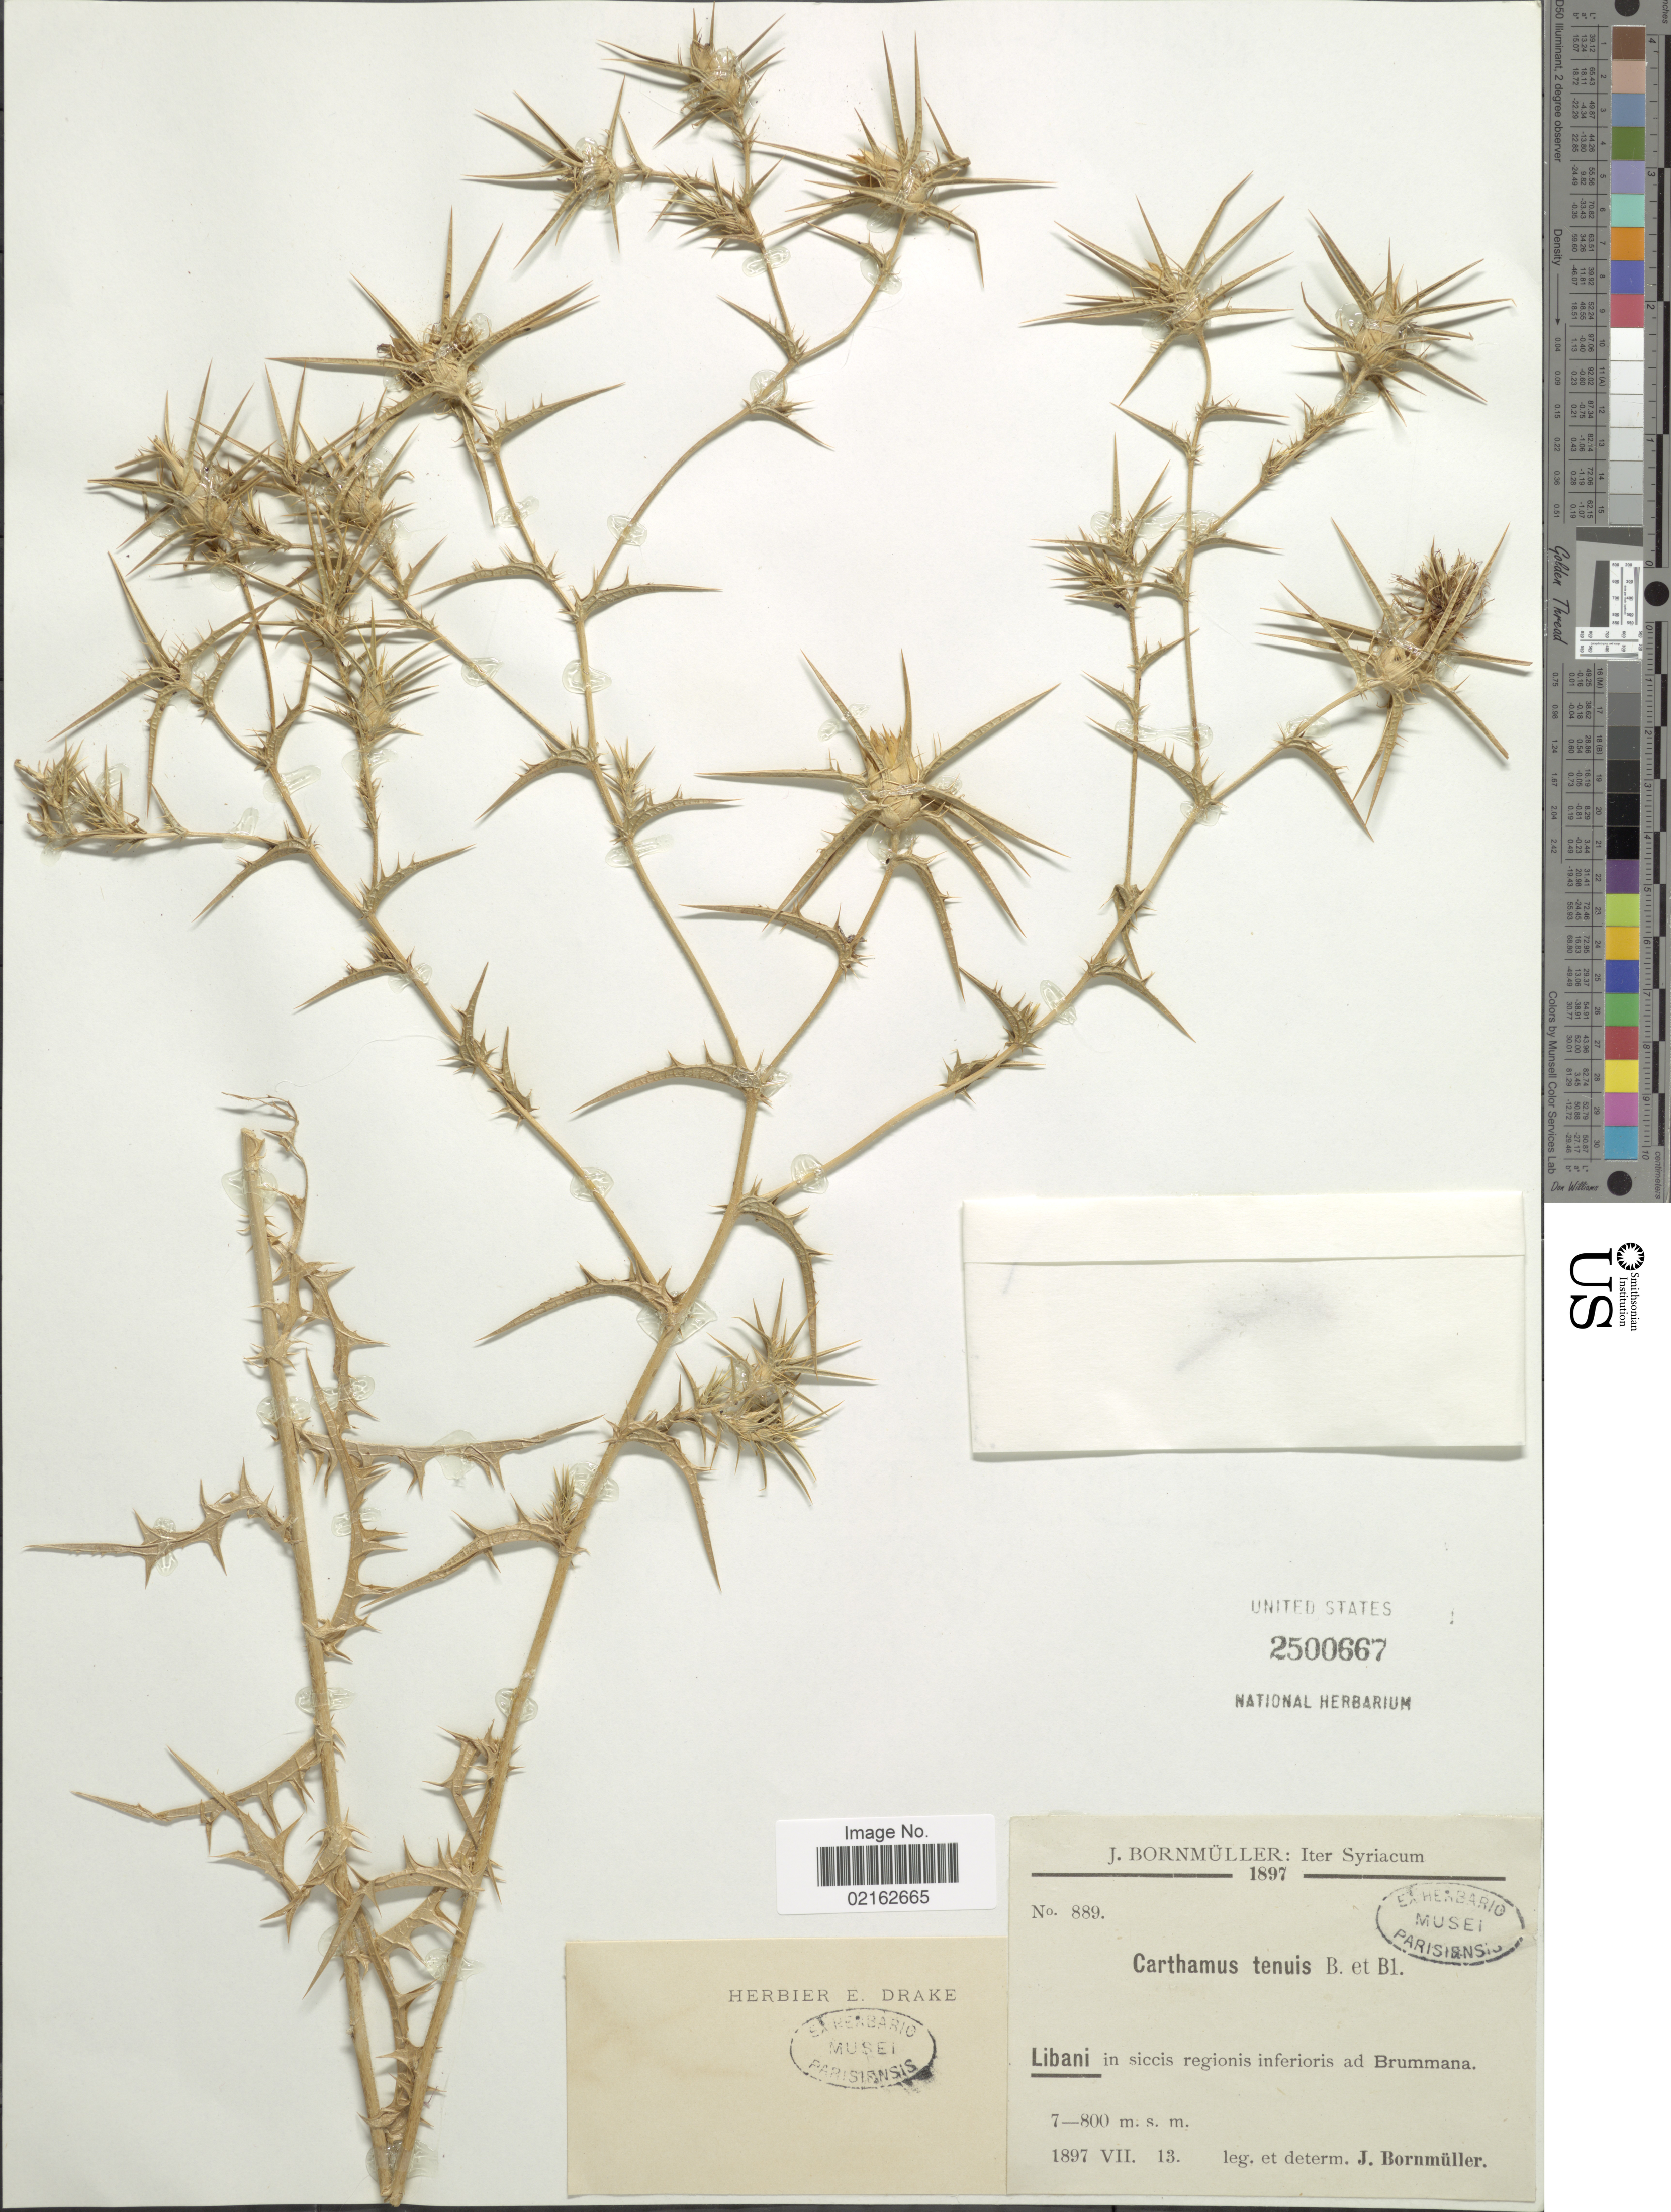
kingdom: Plantae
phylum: Tracheophyta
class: Magnoliopsida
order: Asterales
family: Asteraceae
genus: Carthamus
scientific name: Carthamus tenuis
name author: (Boiss. & Blanche) Bornm.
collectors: J. Bornmüller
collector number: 889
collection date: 1897-07-13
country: Syria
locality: Libani, ad Brummana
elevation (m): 700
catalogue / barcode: US 2500667